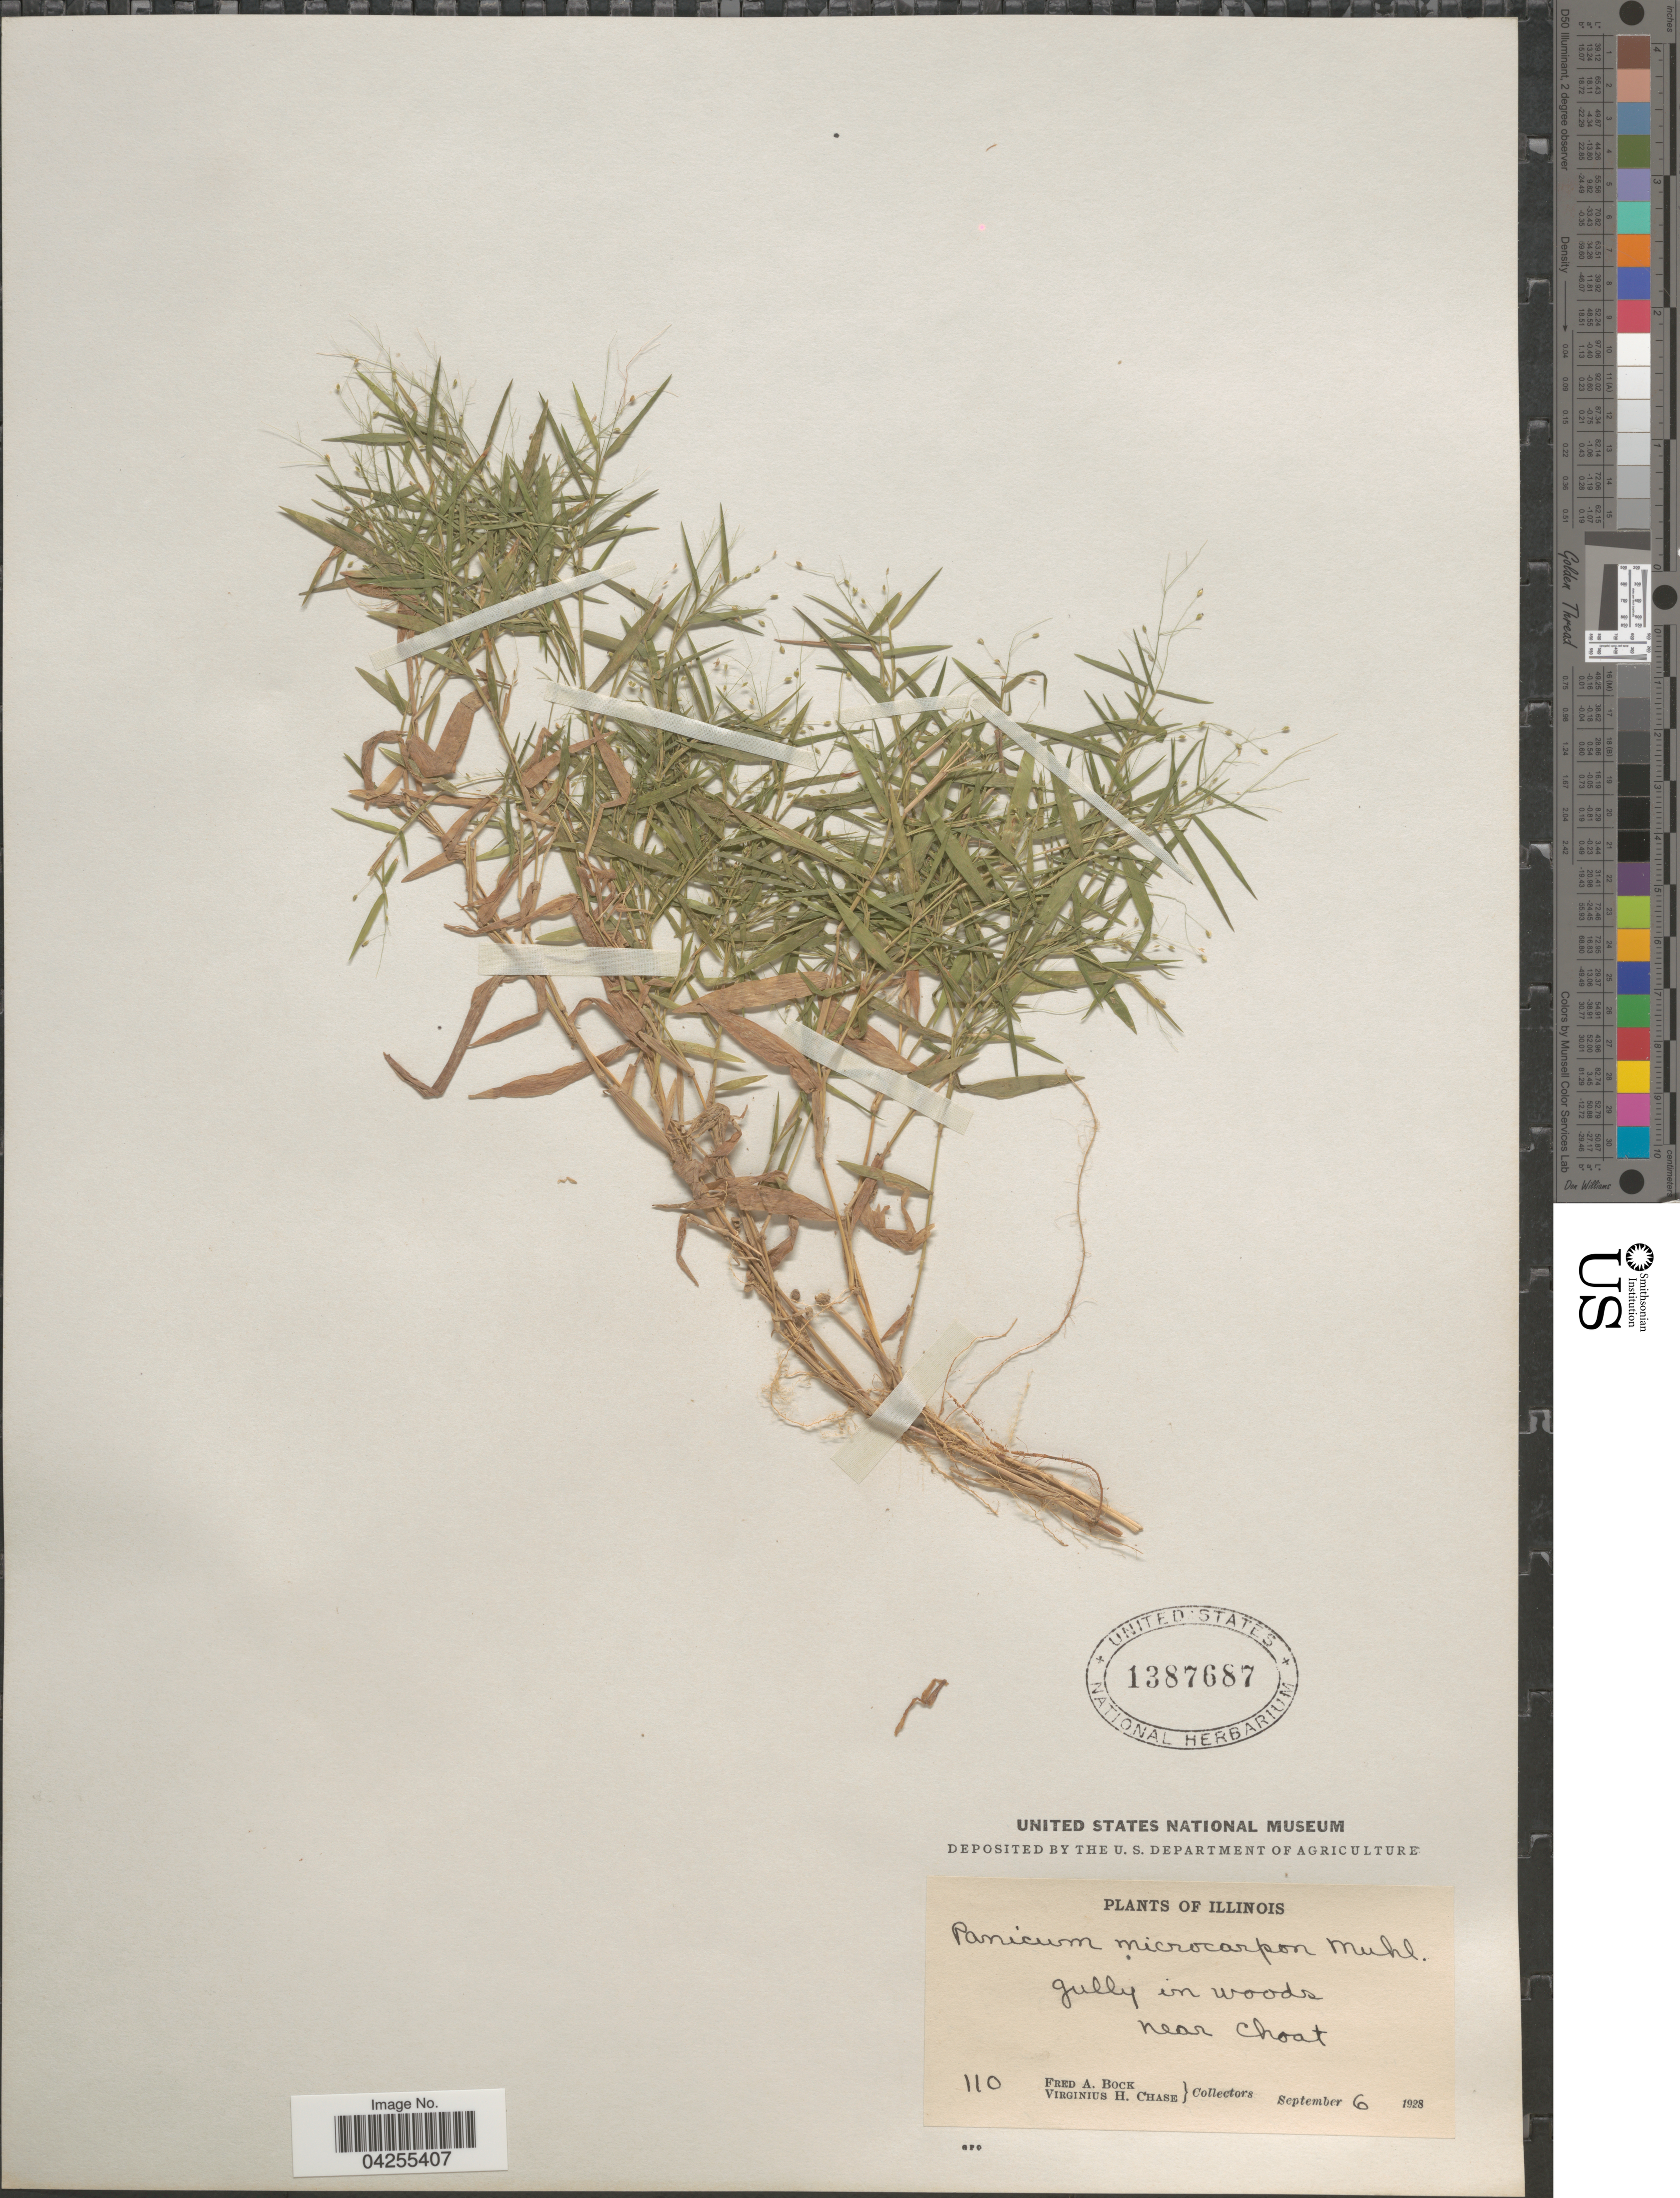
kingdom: Plantae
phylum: Tracheophyta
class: Liliopsida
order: Poales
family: Poaceae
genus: Dichanthelium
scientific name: Dichanthelium dichotomum var. dichotomum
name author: (L.) Gould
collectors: F. Bock & V. H. Chase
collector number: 110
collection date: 1928-09-06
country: United States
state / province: Illinois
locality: Gully in woods near Choat.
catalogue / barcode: US 1387687